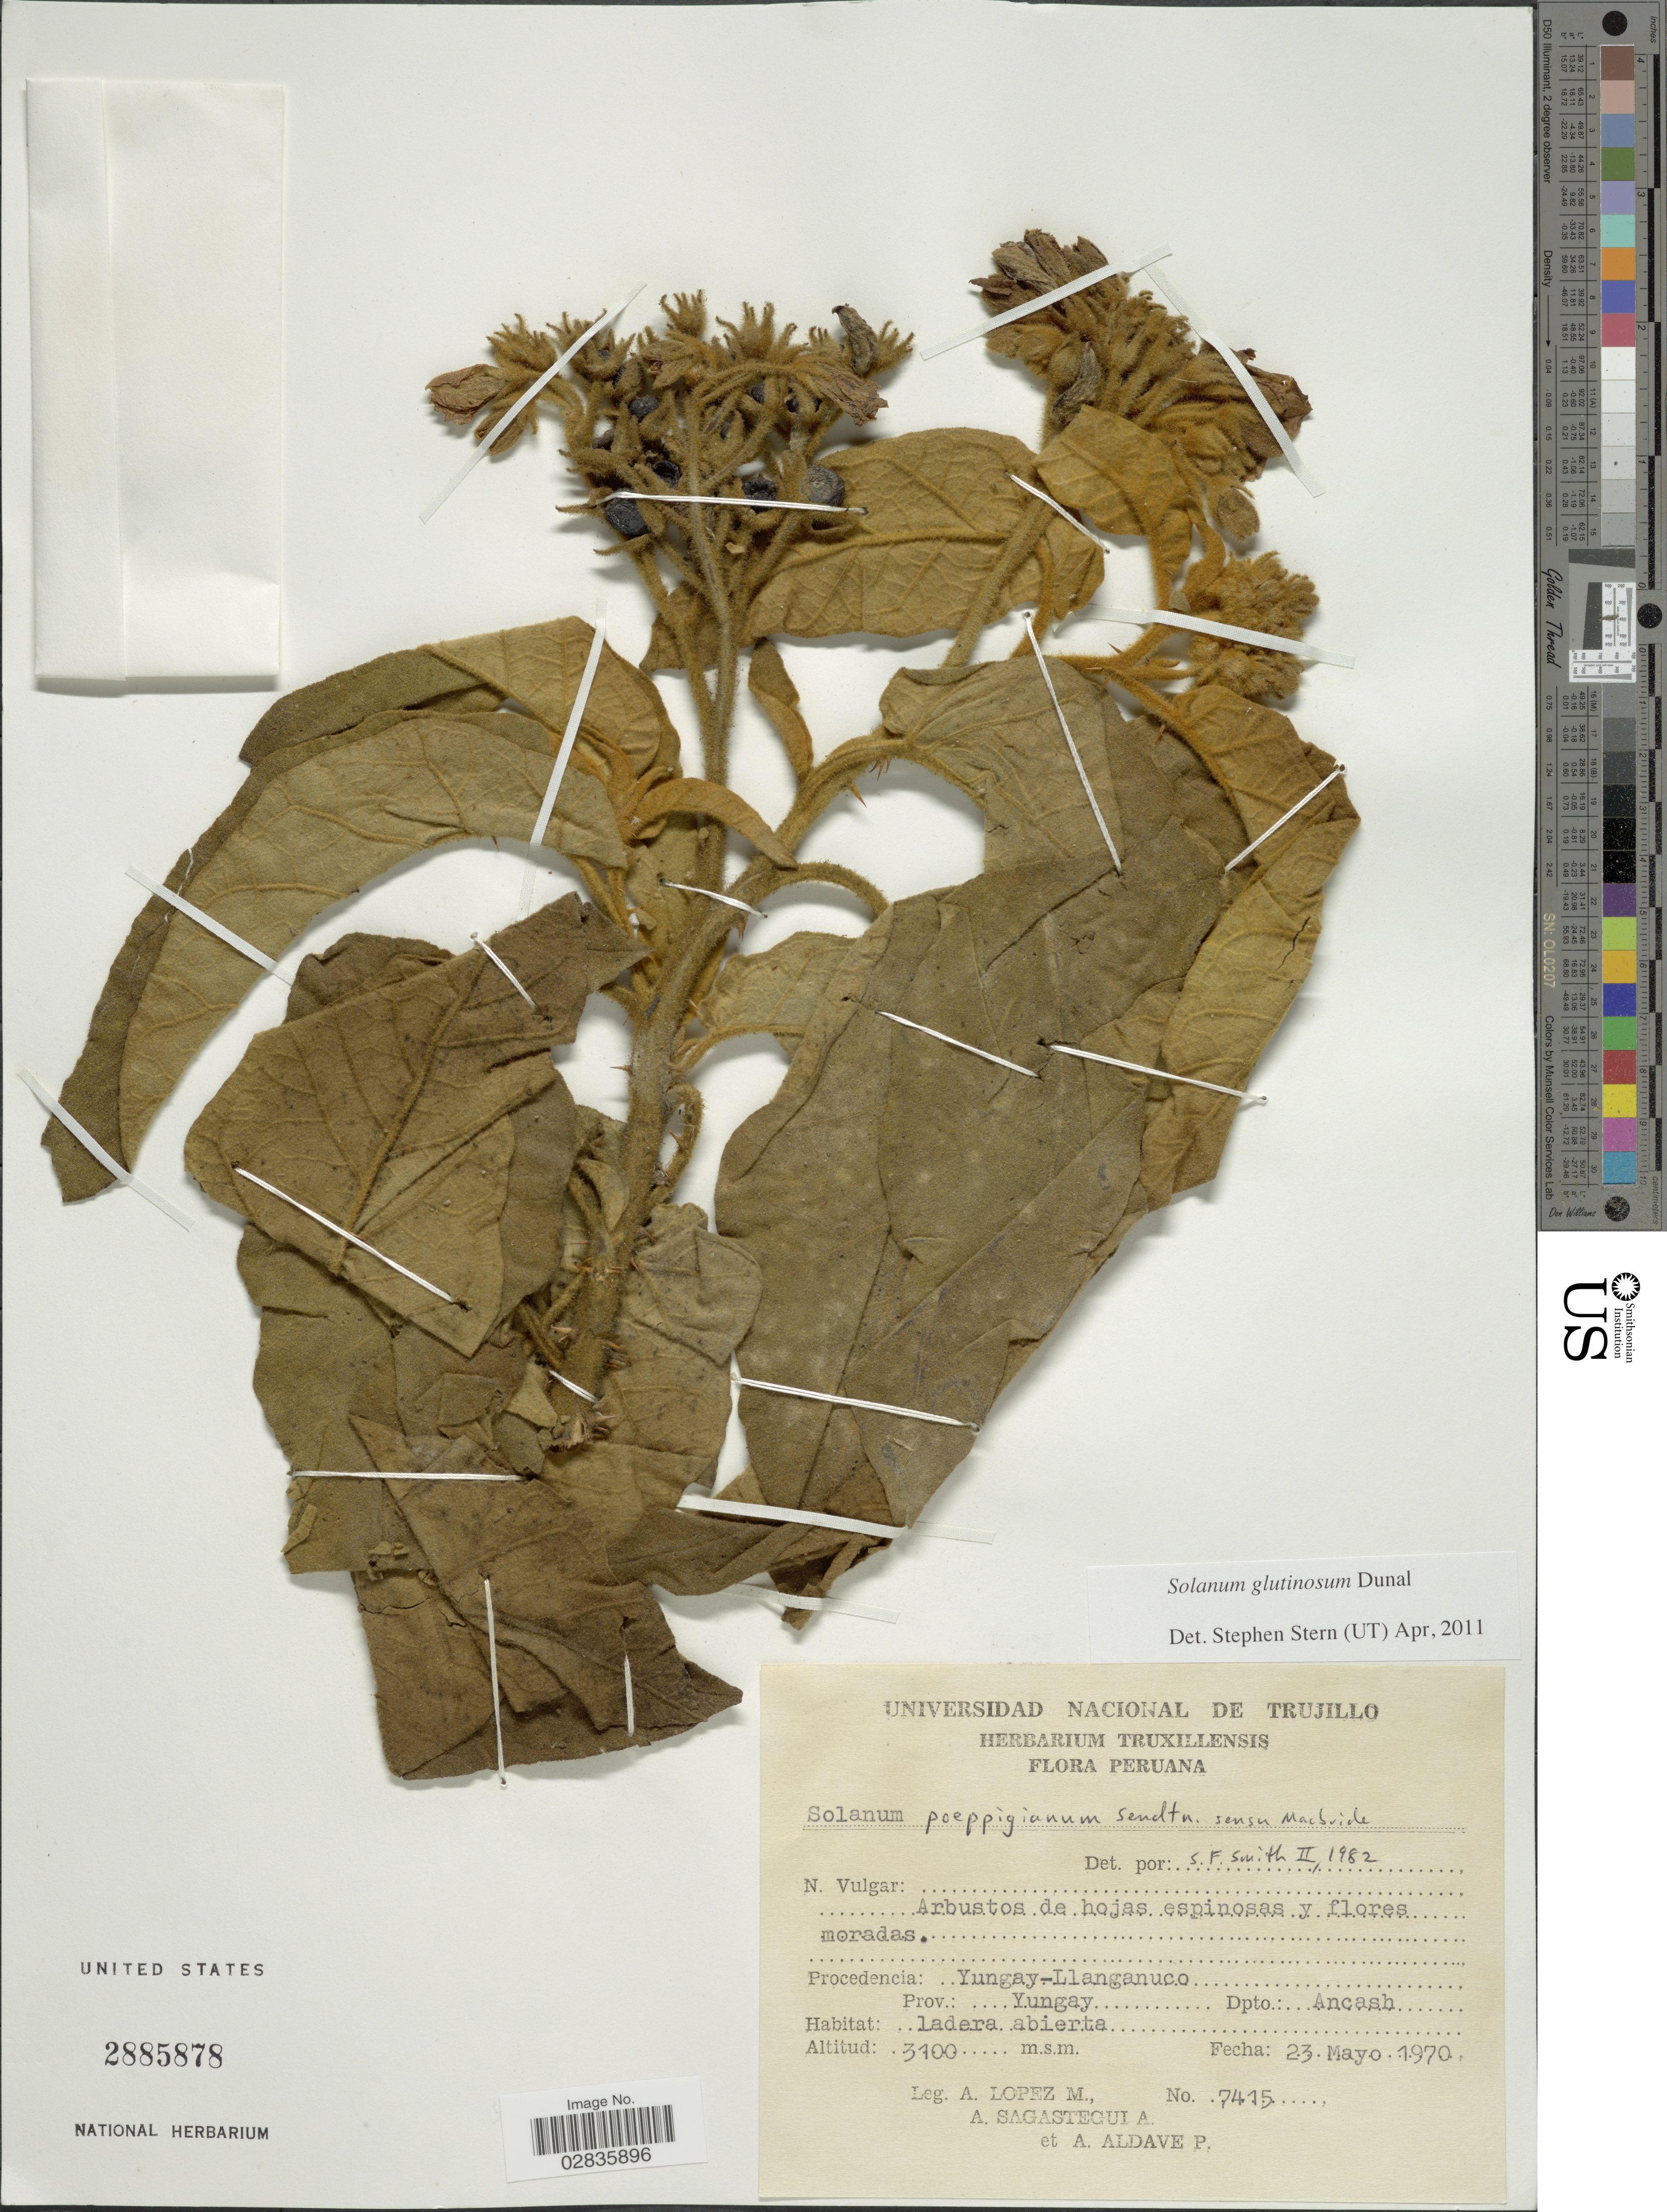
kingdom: Plantae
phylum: Tracheophyta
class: Magnoliopsida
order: Solanales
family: Solanaceae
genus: Solanum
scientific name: Solanum glutinosum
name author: Dunal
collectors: A. López M., A. Sagástegui A. & A. Aldave P.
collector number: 7415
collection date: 1970-05-23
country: Peru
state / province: Ancash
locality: Procedencia: Yungay-Llanganuco. Prov.: Yungay. Dpto.: Ancash.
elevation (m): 3100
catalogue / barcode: US 2885878